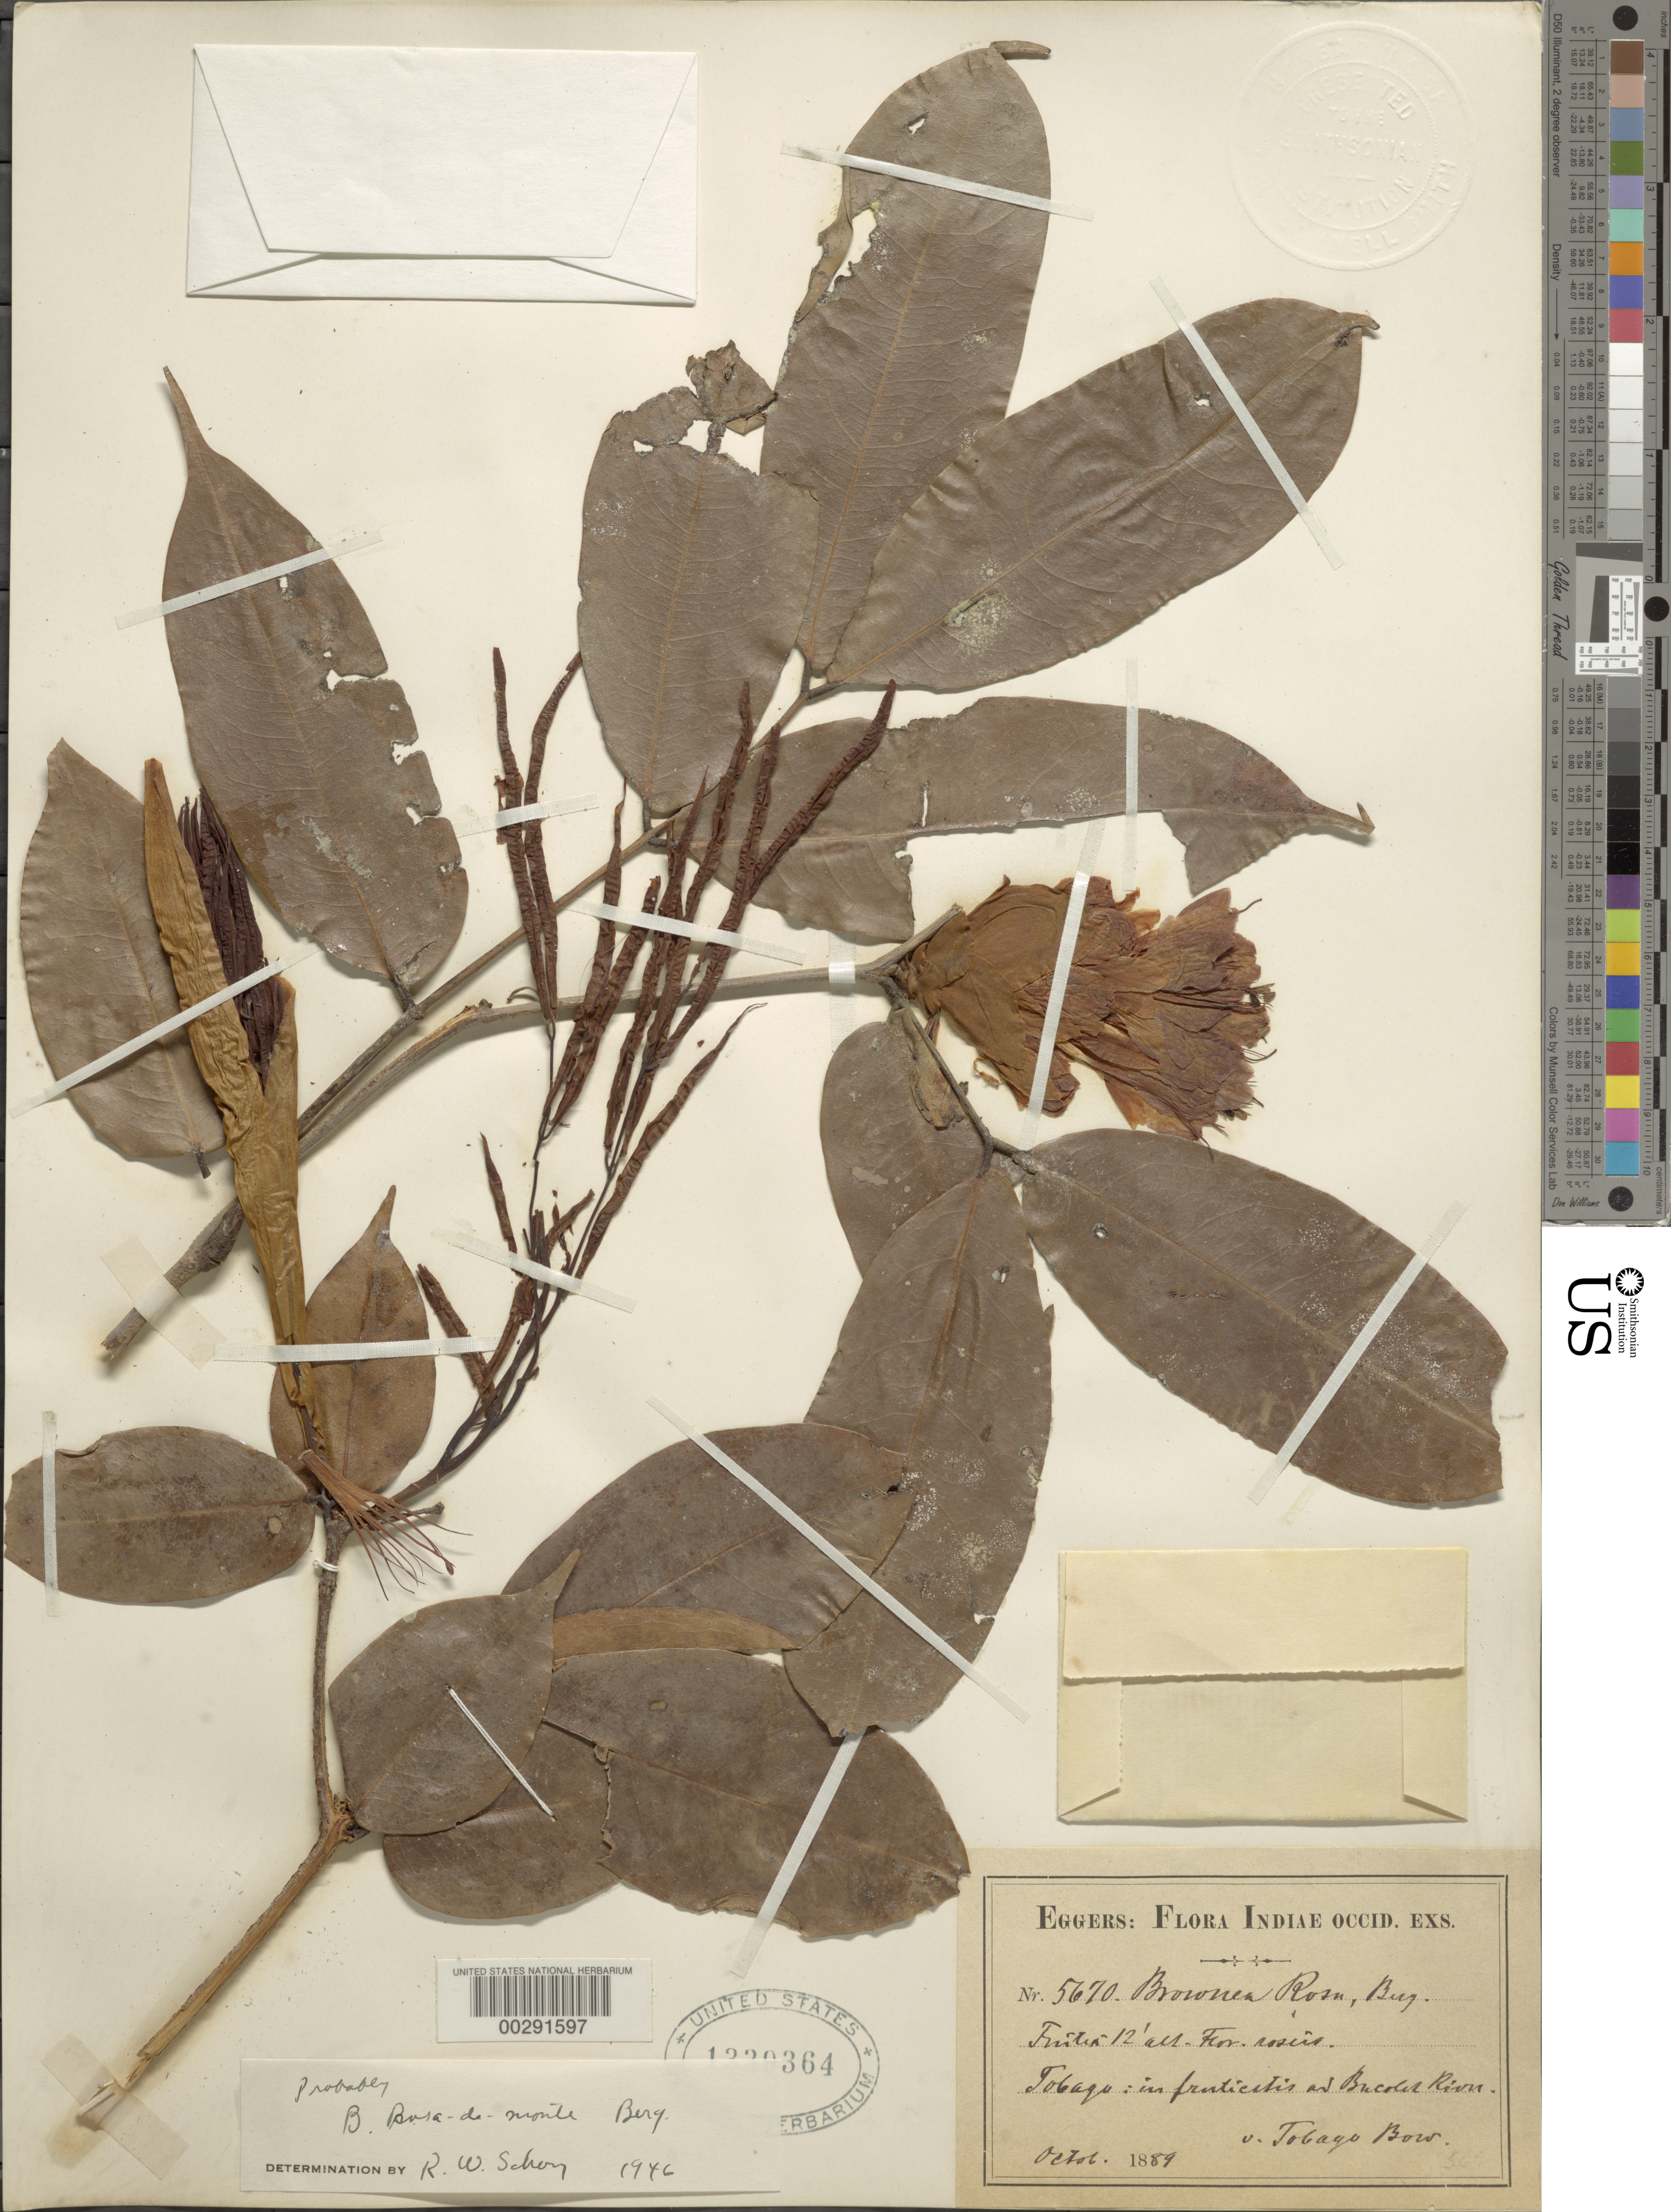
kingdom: Plantae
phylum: Tracheophyta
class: Magnoliopsida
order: Fabales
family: Fabaceae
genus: Brownea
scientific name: Brownea rosa-de-monte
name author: P.J. Bergius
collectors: H. F. A. von Eggers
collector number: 5670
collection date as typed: Oct 1889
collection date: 1889-10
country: Trinidad and Tobago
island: Tobago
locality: Bucold river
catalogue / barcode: US 1339364